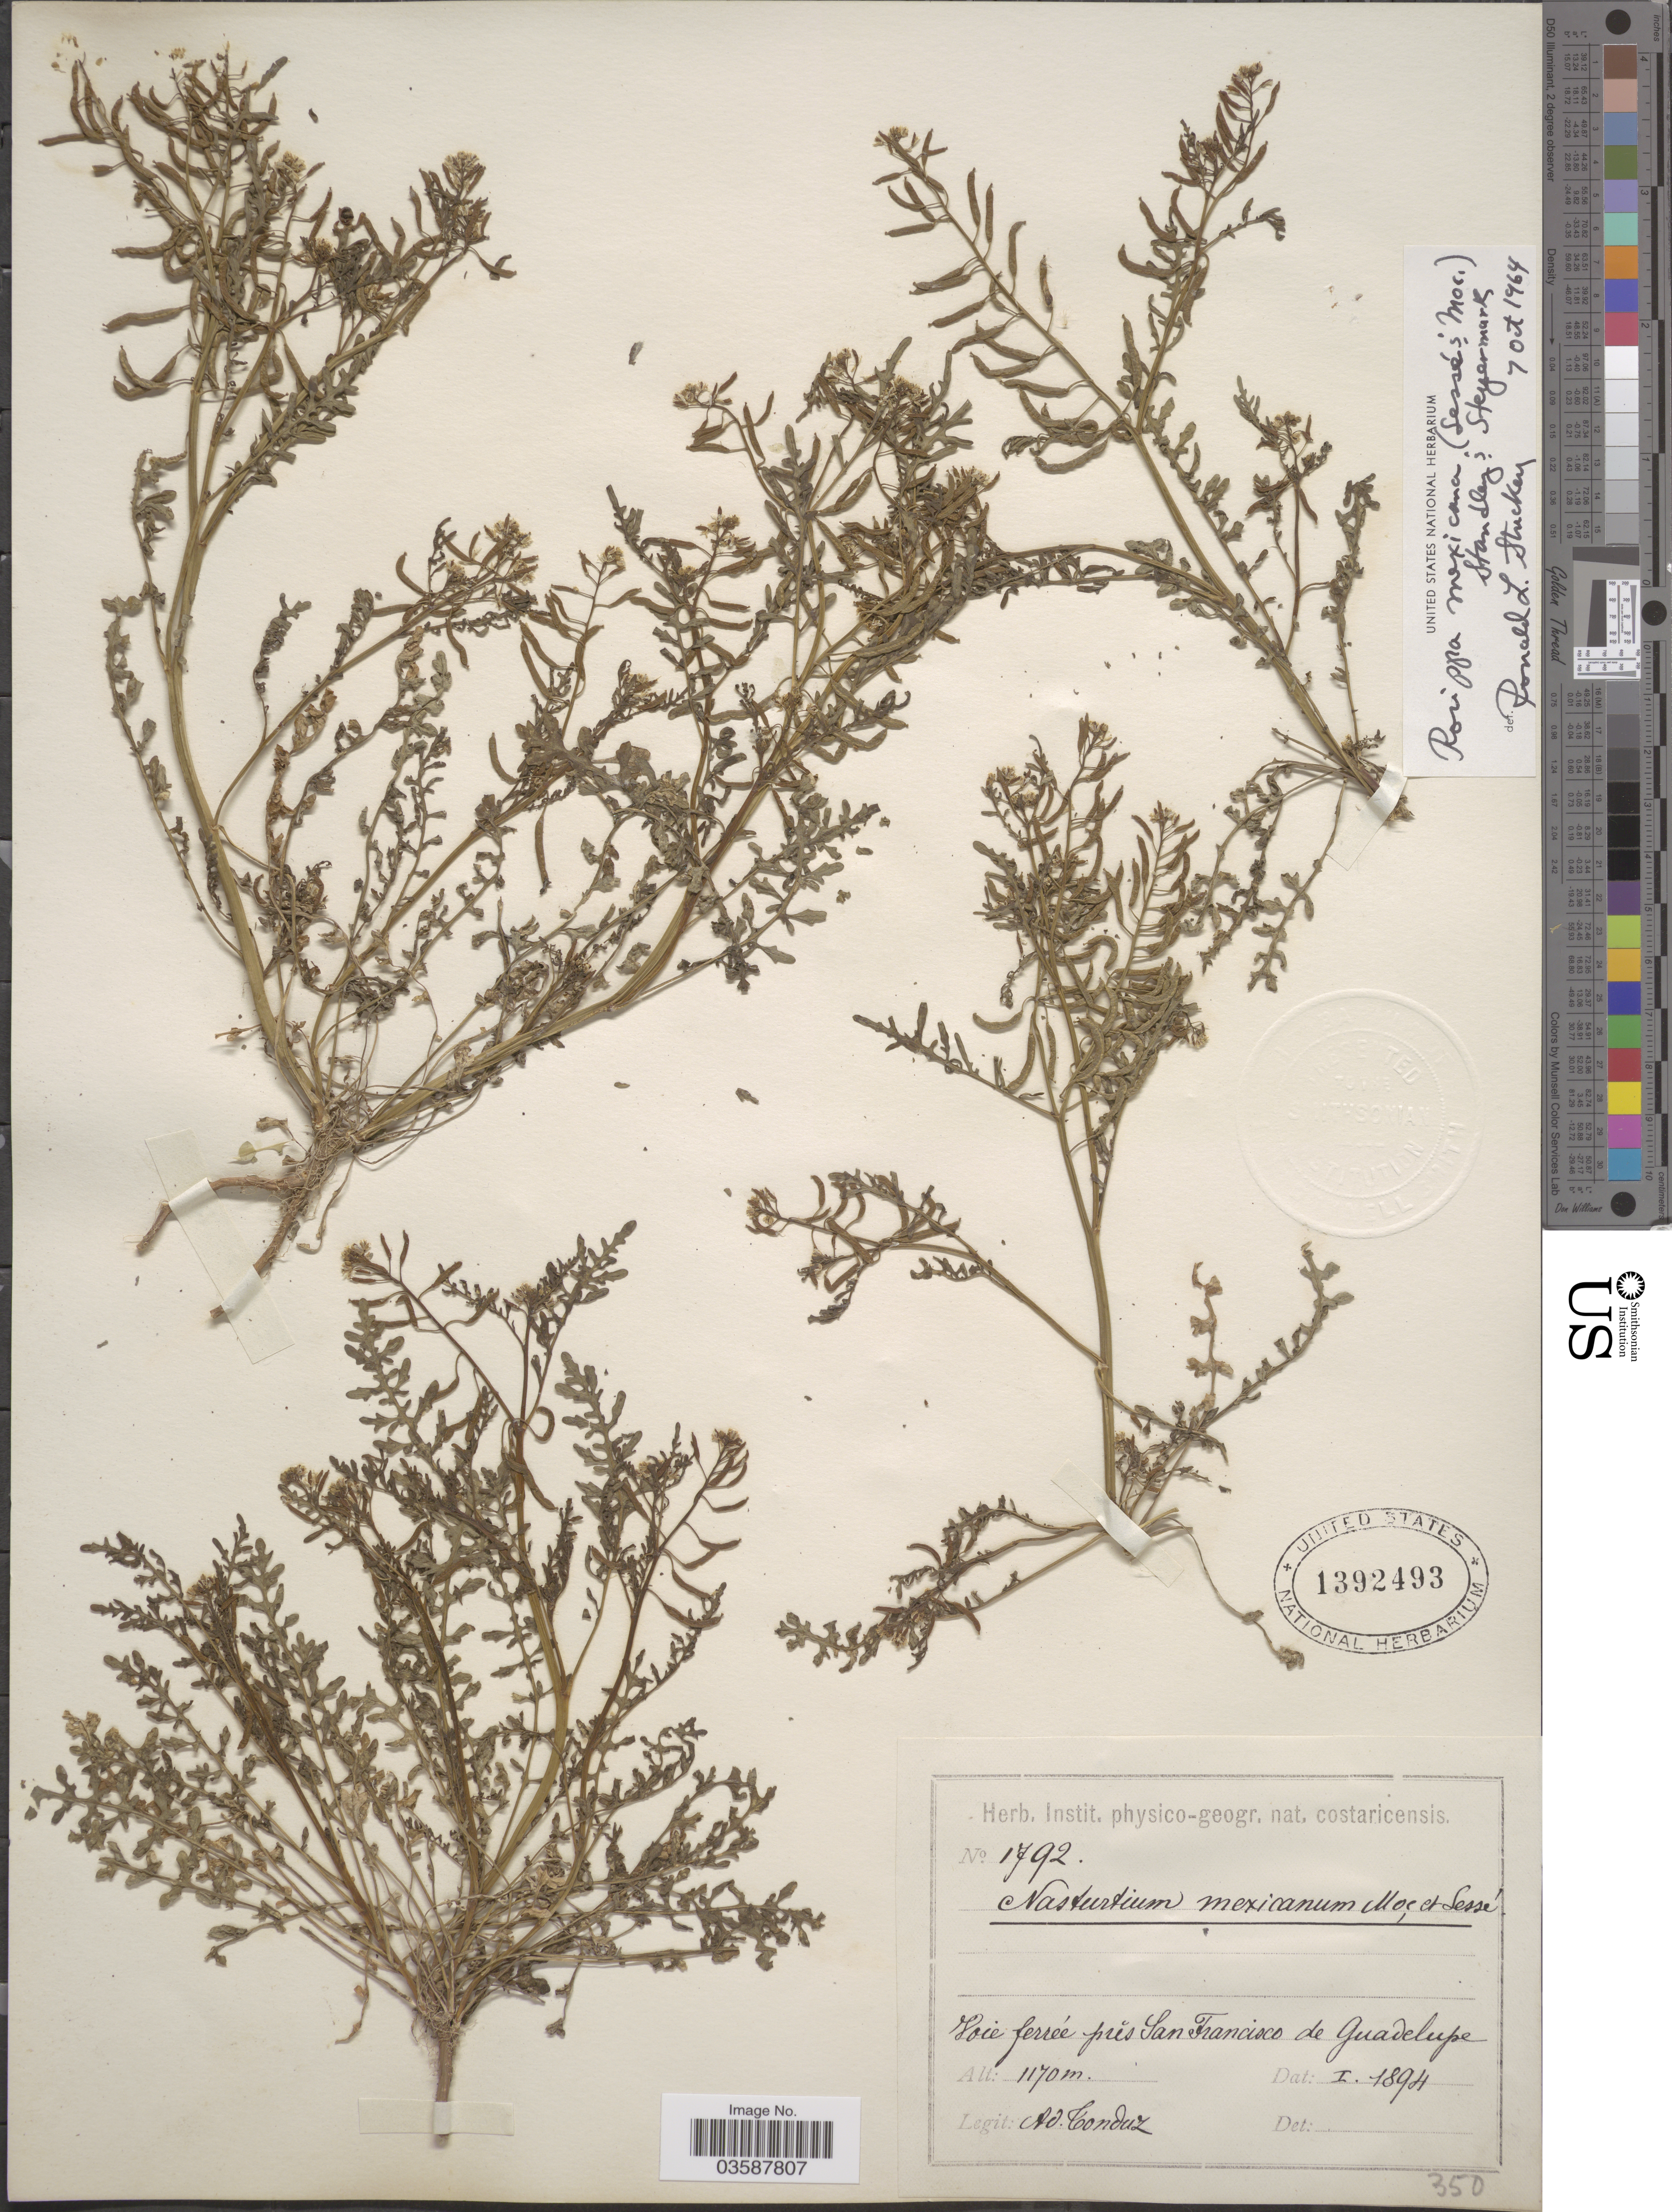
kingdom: Plantae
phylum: Tracheophyta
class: Magnoliopsida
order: Brassicales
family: Brassicaceae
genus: Rorippa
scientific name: Rorippa mexicana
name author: (Moc.) Standl. & Steyerm.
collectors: A. Tonduz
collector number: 1792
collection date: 1894-01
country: Guadeloupe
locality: Voie ferrée près San Francisco de Guadelupe.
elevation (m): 1170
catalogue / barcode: US 1392493